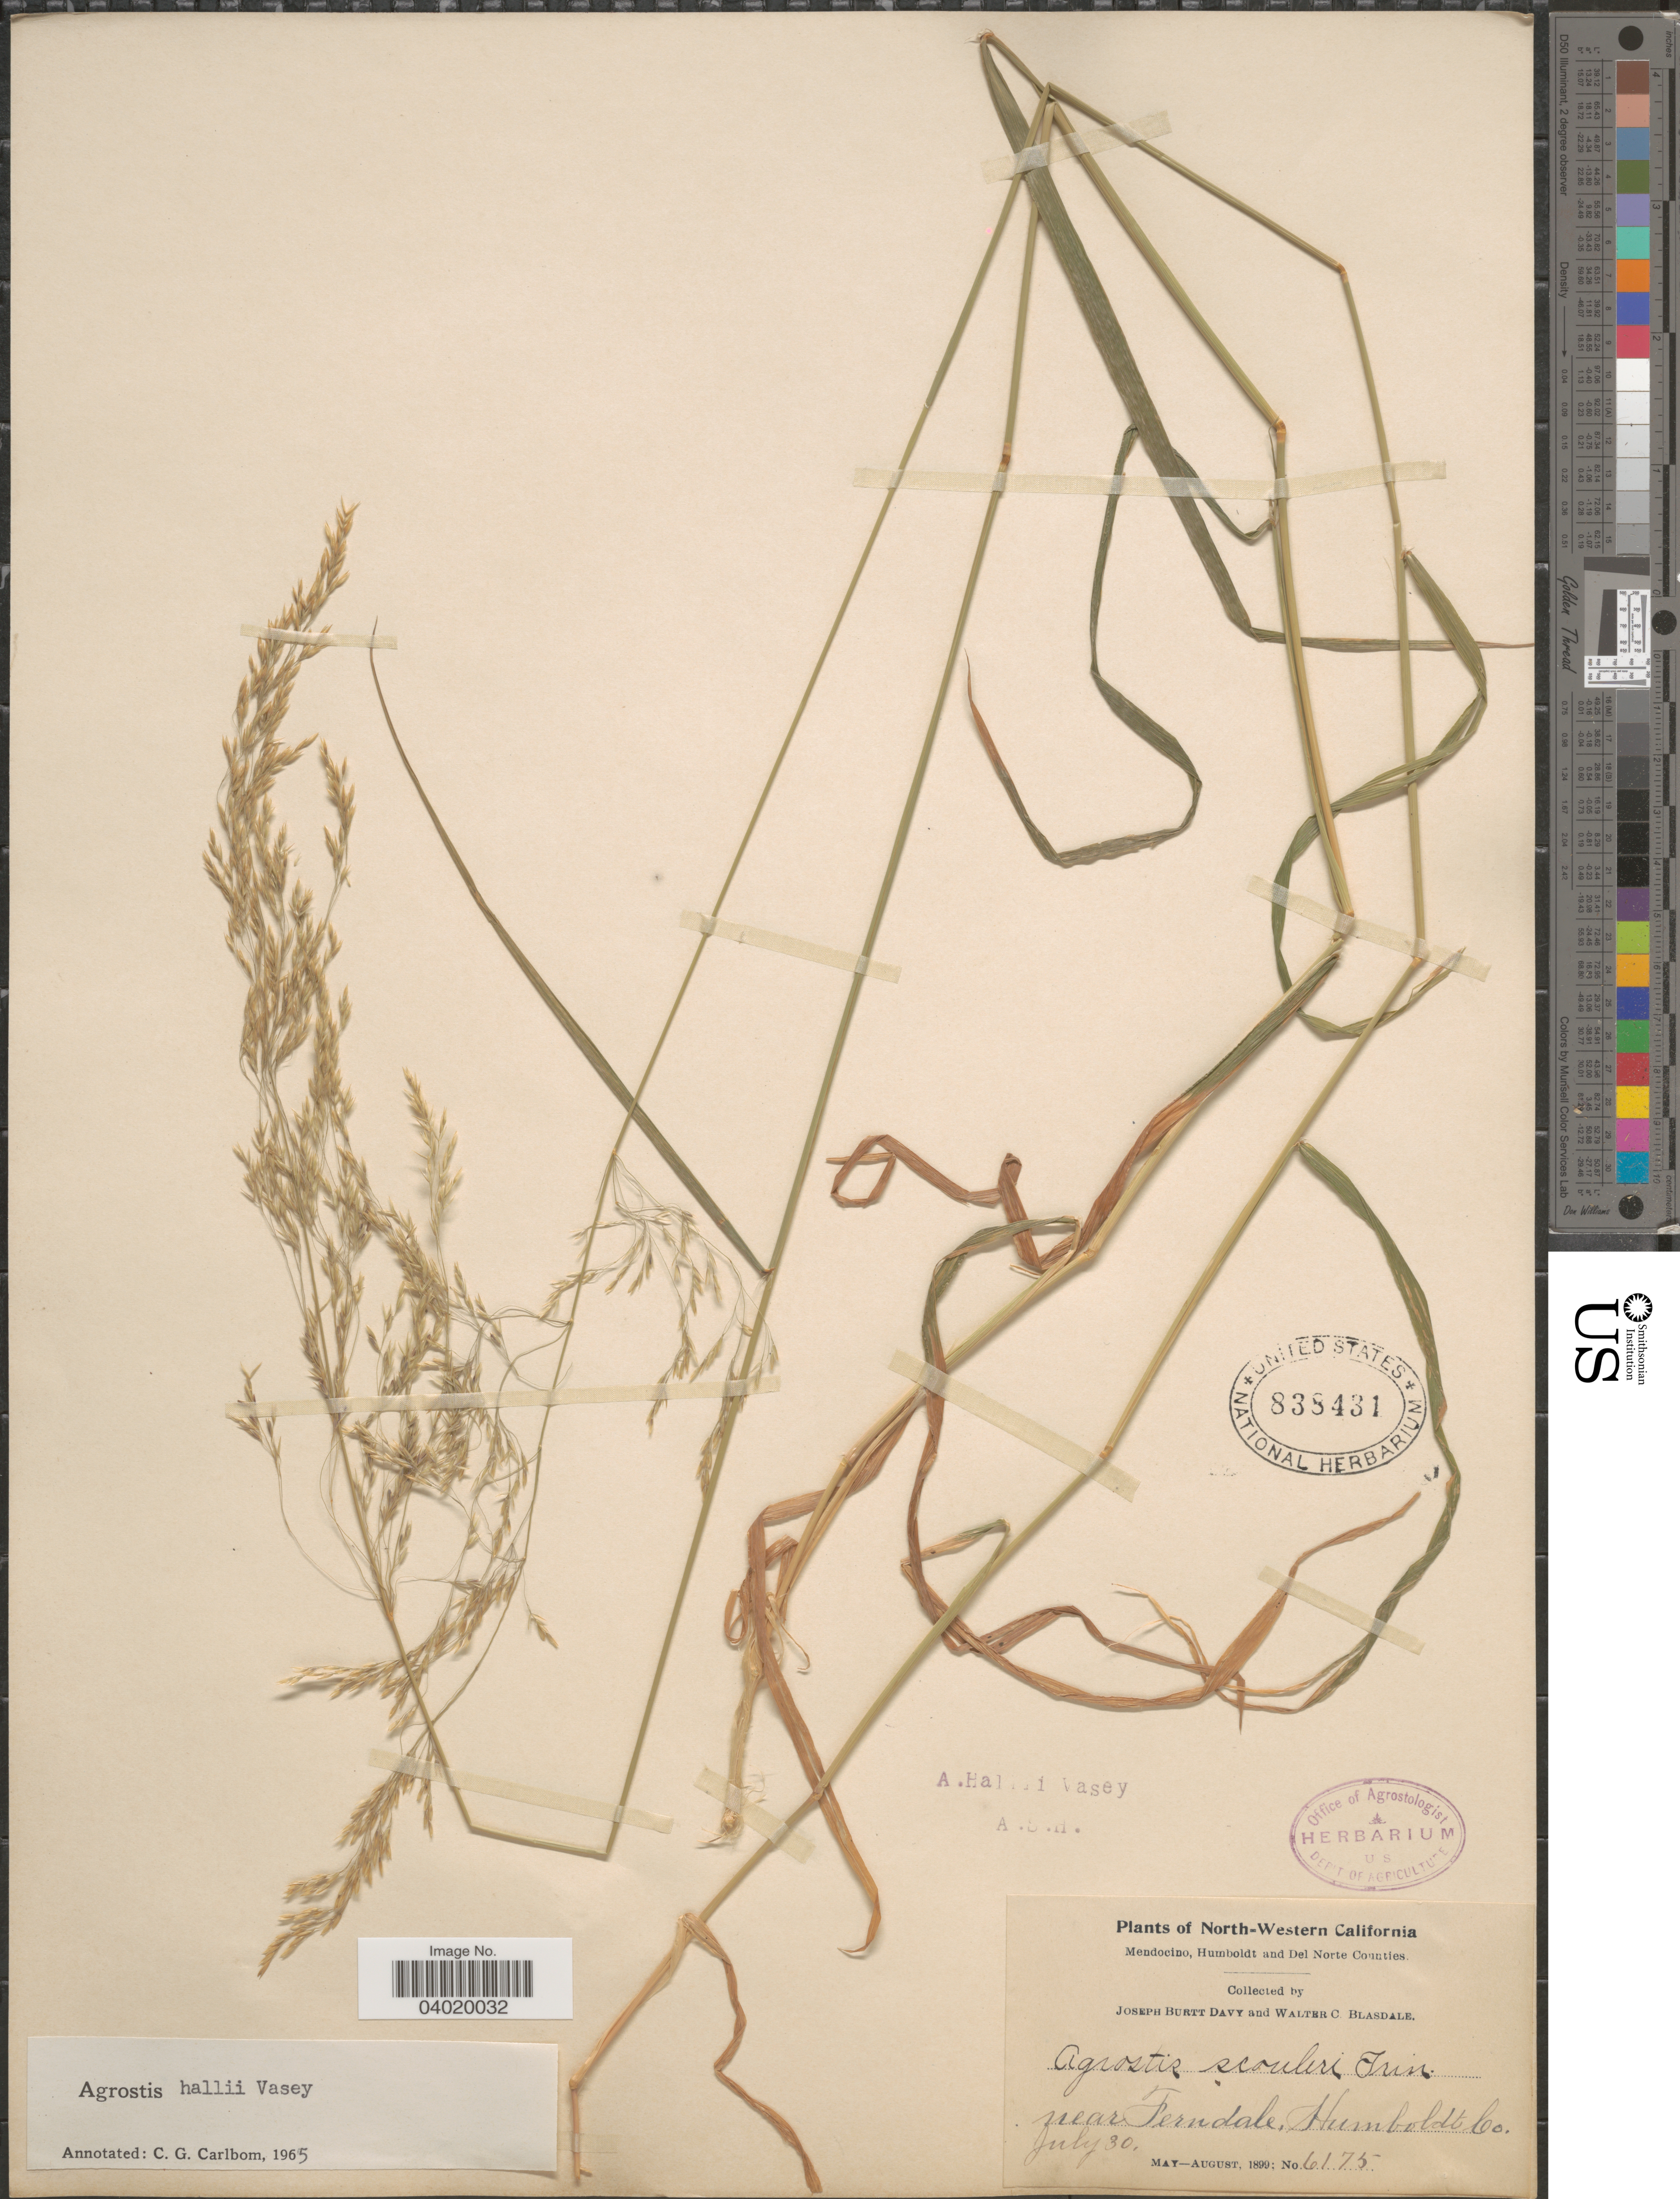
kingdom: Plantae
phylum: Tracheophyta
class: Liliopsida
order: Poales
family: Poaceae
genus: Agrostis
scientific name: Agrostis hallii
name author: Vasey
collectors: J. Burtt Davy & W. Blasdale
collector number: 6175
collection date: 1899-07-30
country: United States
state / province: California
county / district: Humboldt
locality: North-Western California. Near Ferndale, Humboldt Co.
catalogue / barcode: US 838431